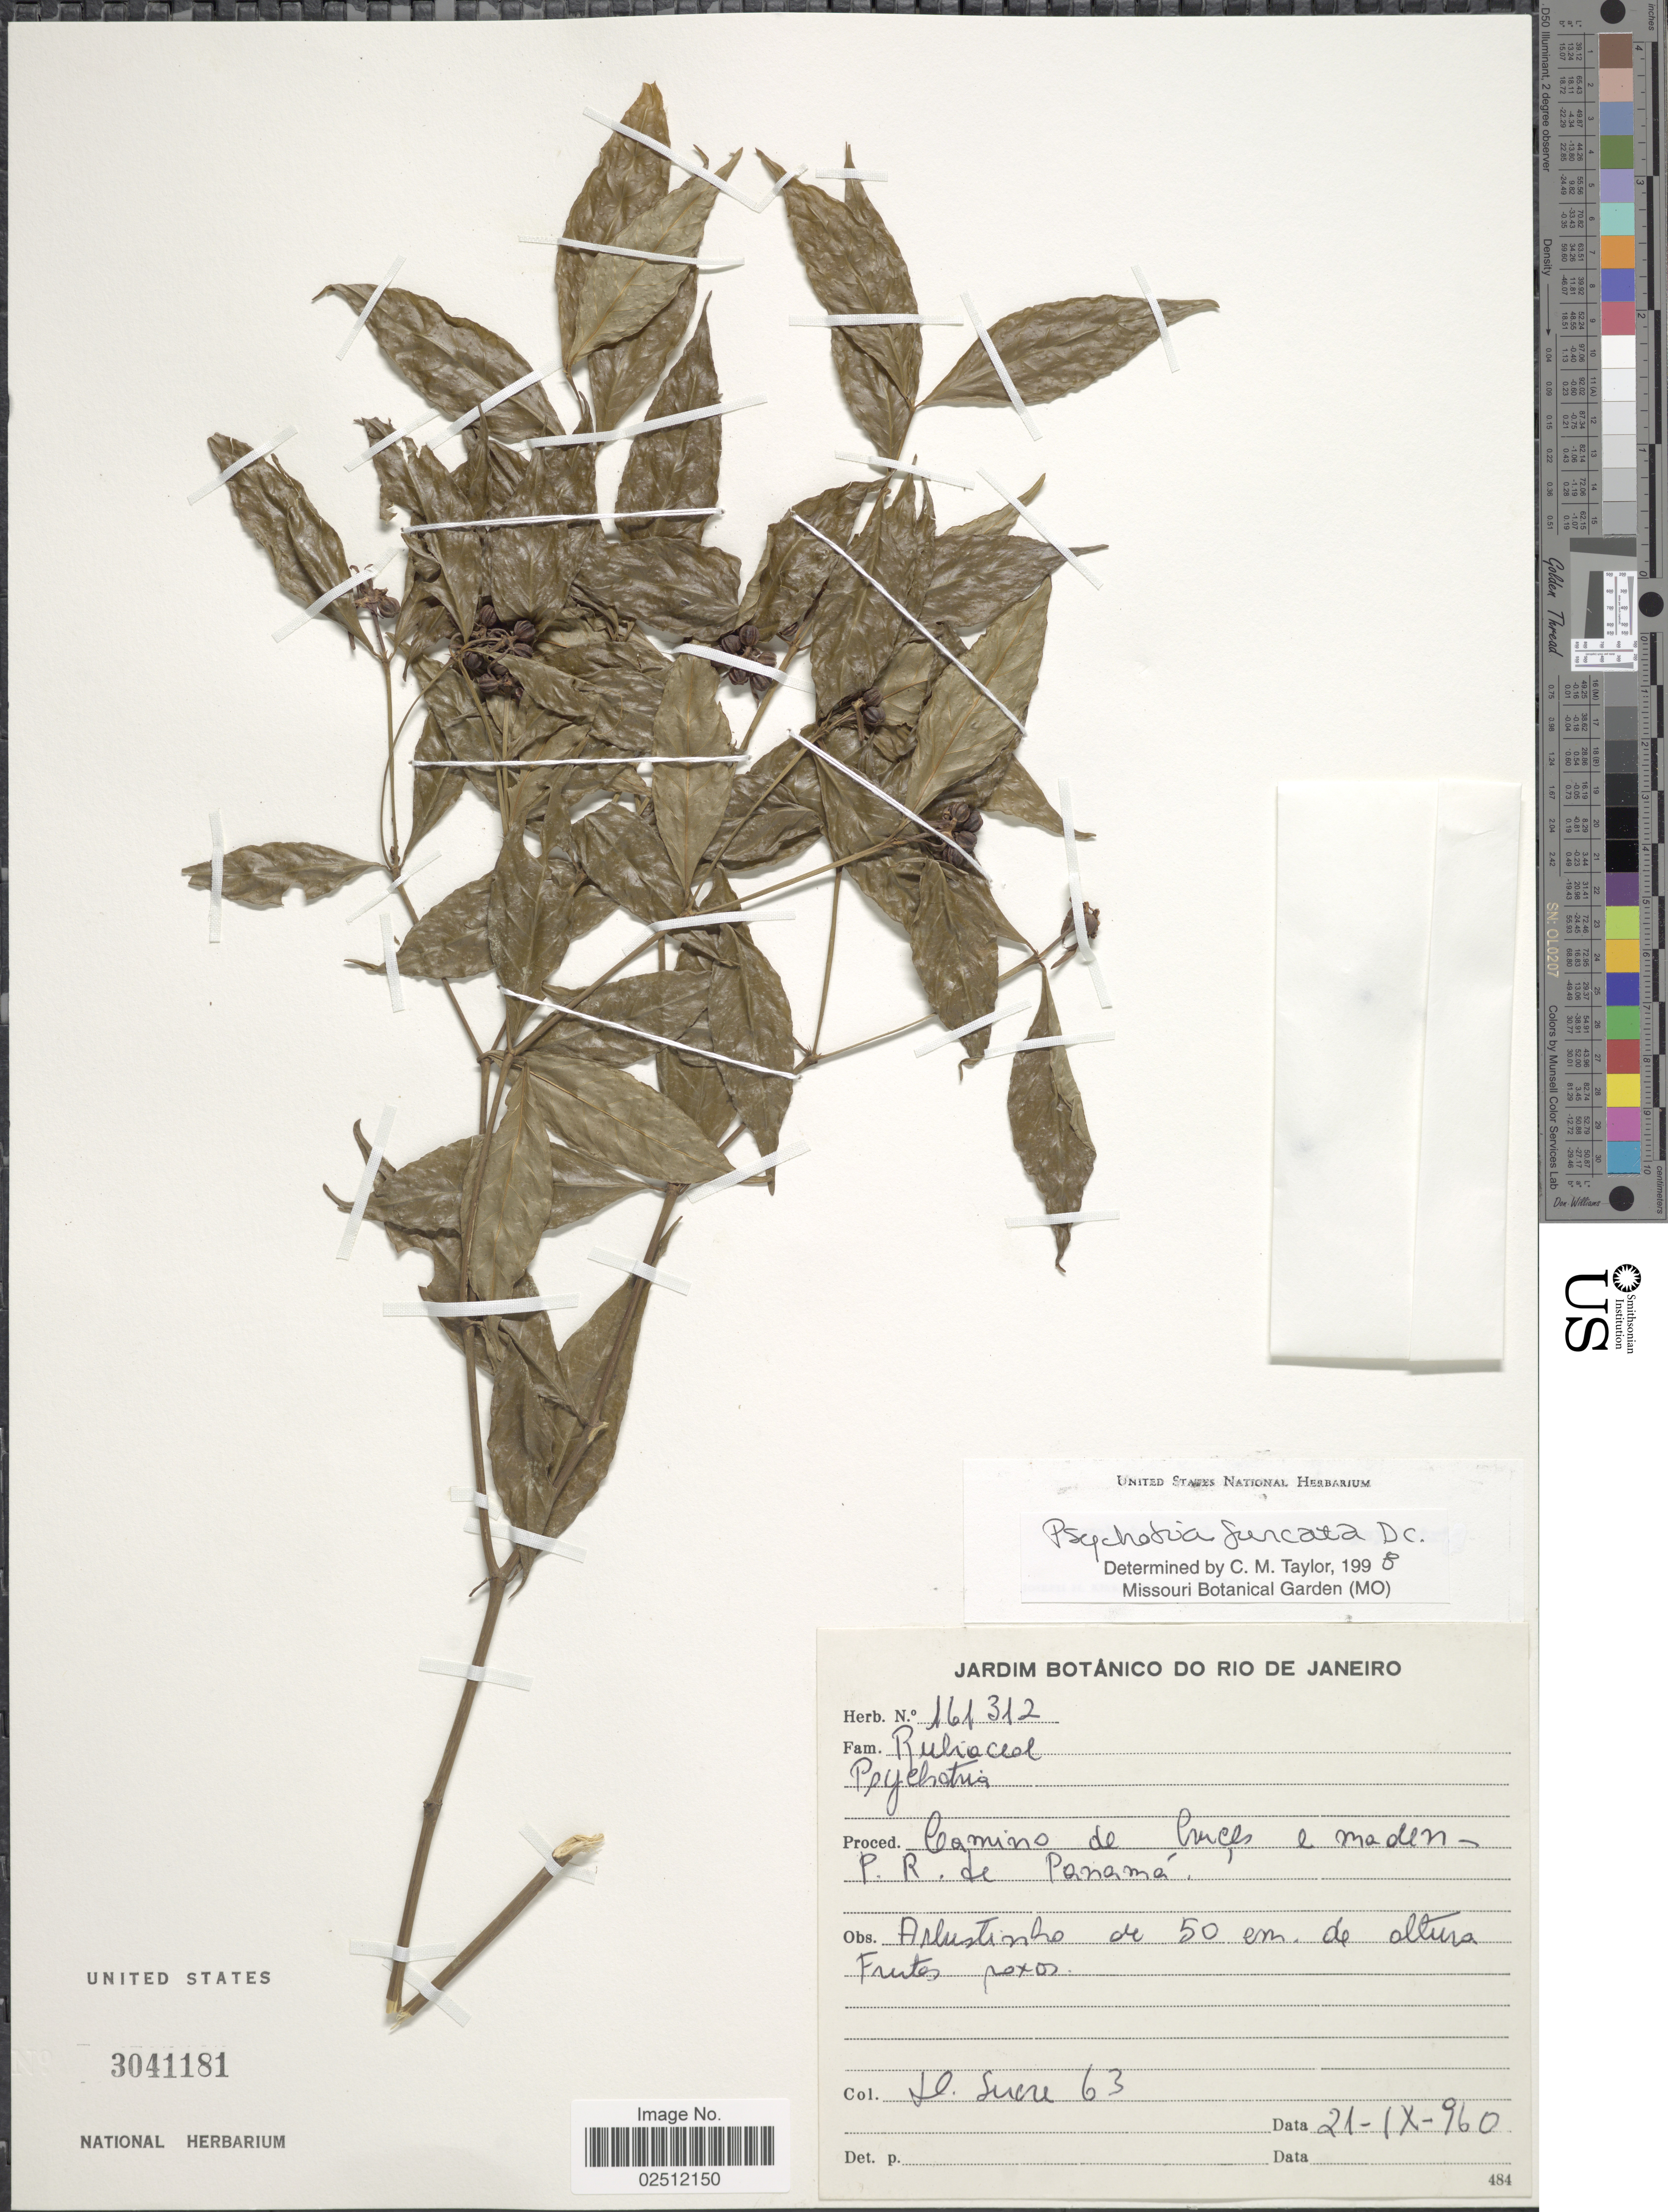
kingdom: Plantae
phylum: Tracheophyta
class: Magnoliopsida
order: Gentianales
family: Rubiaceae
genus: Psychotria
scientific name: Psychotria furcata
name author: DC.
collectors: D. Sucre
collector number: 63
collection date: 1960-09-21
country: Panama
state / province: Panamá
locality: Camino de Cruçes e manden P.R de Panamá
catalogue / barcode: US 3041181